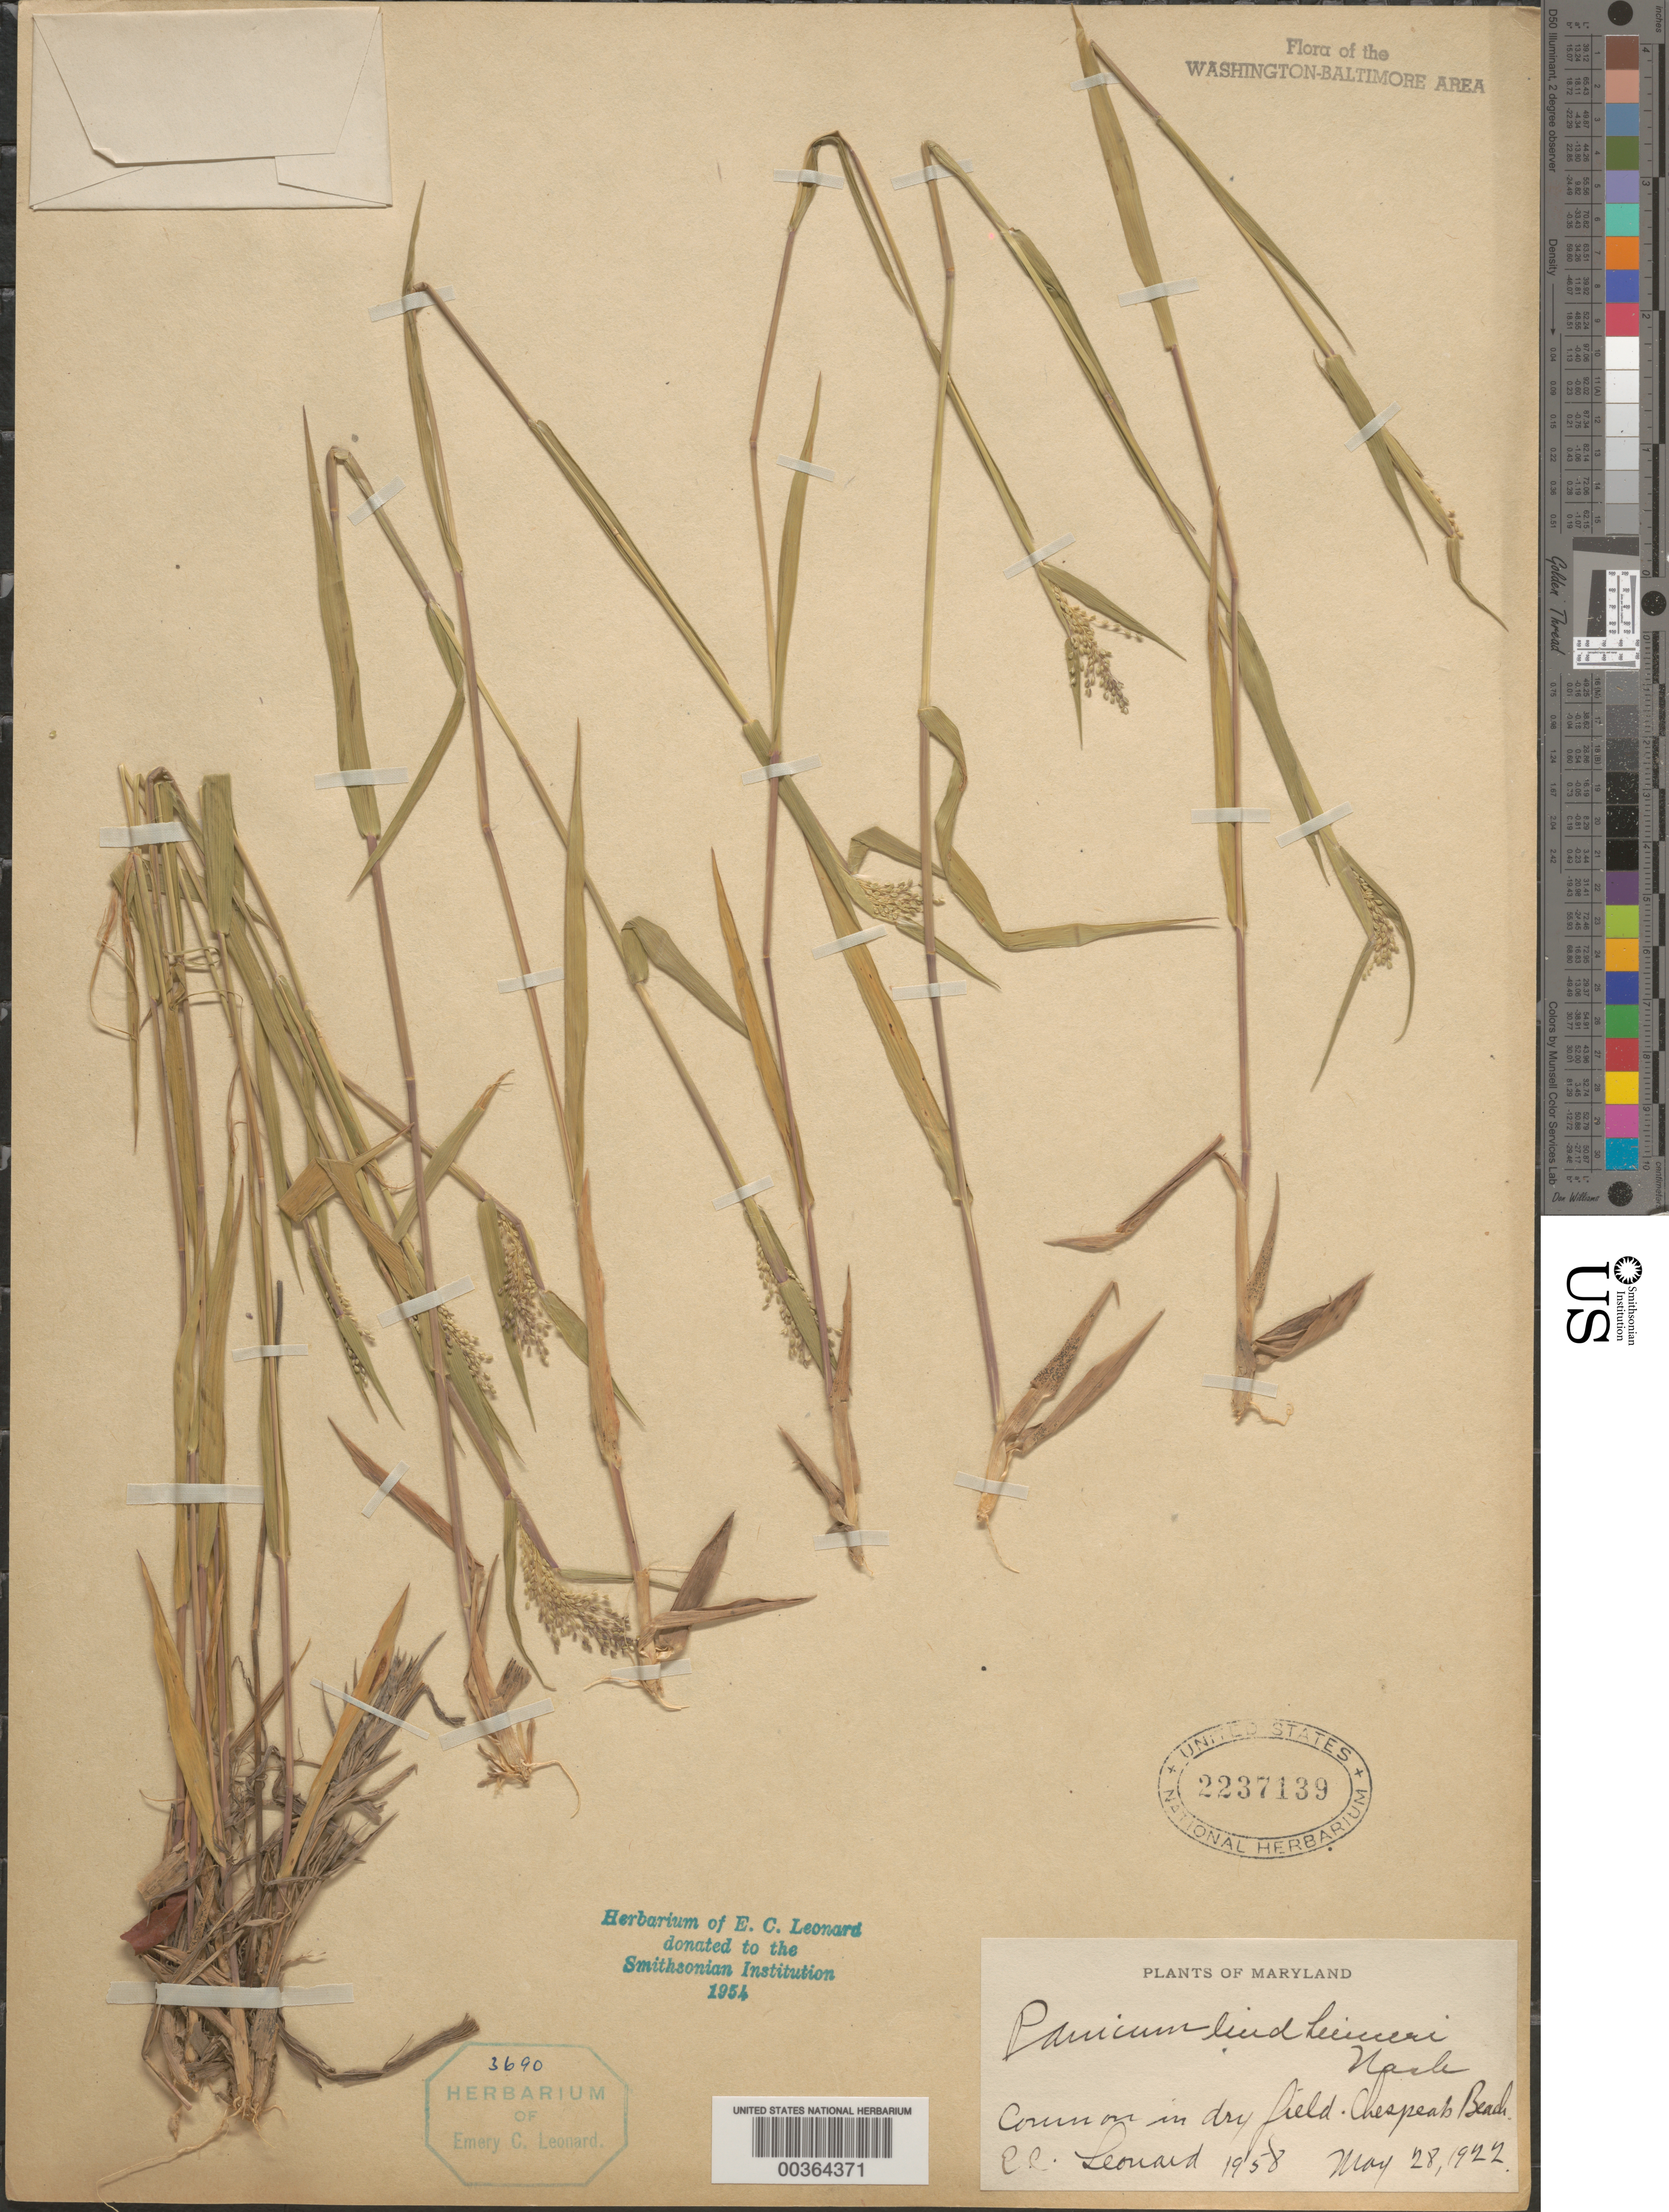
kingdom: Plantae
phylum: Tracheophyta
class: Liliopsida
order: Poales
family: Poaceae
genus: Dichanthelium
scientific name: Dichanthelium acuminatum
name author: (Sw.) Gould & C.A. Clark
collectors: E. C. Leonard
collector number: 1958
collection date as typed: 28 May 1922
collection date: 1922-05-28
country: United States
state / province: Maryland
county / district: Calvert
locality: Chesapeake Beach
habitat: In dry field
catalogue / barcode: US 2237139